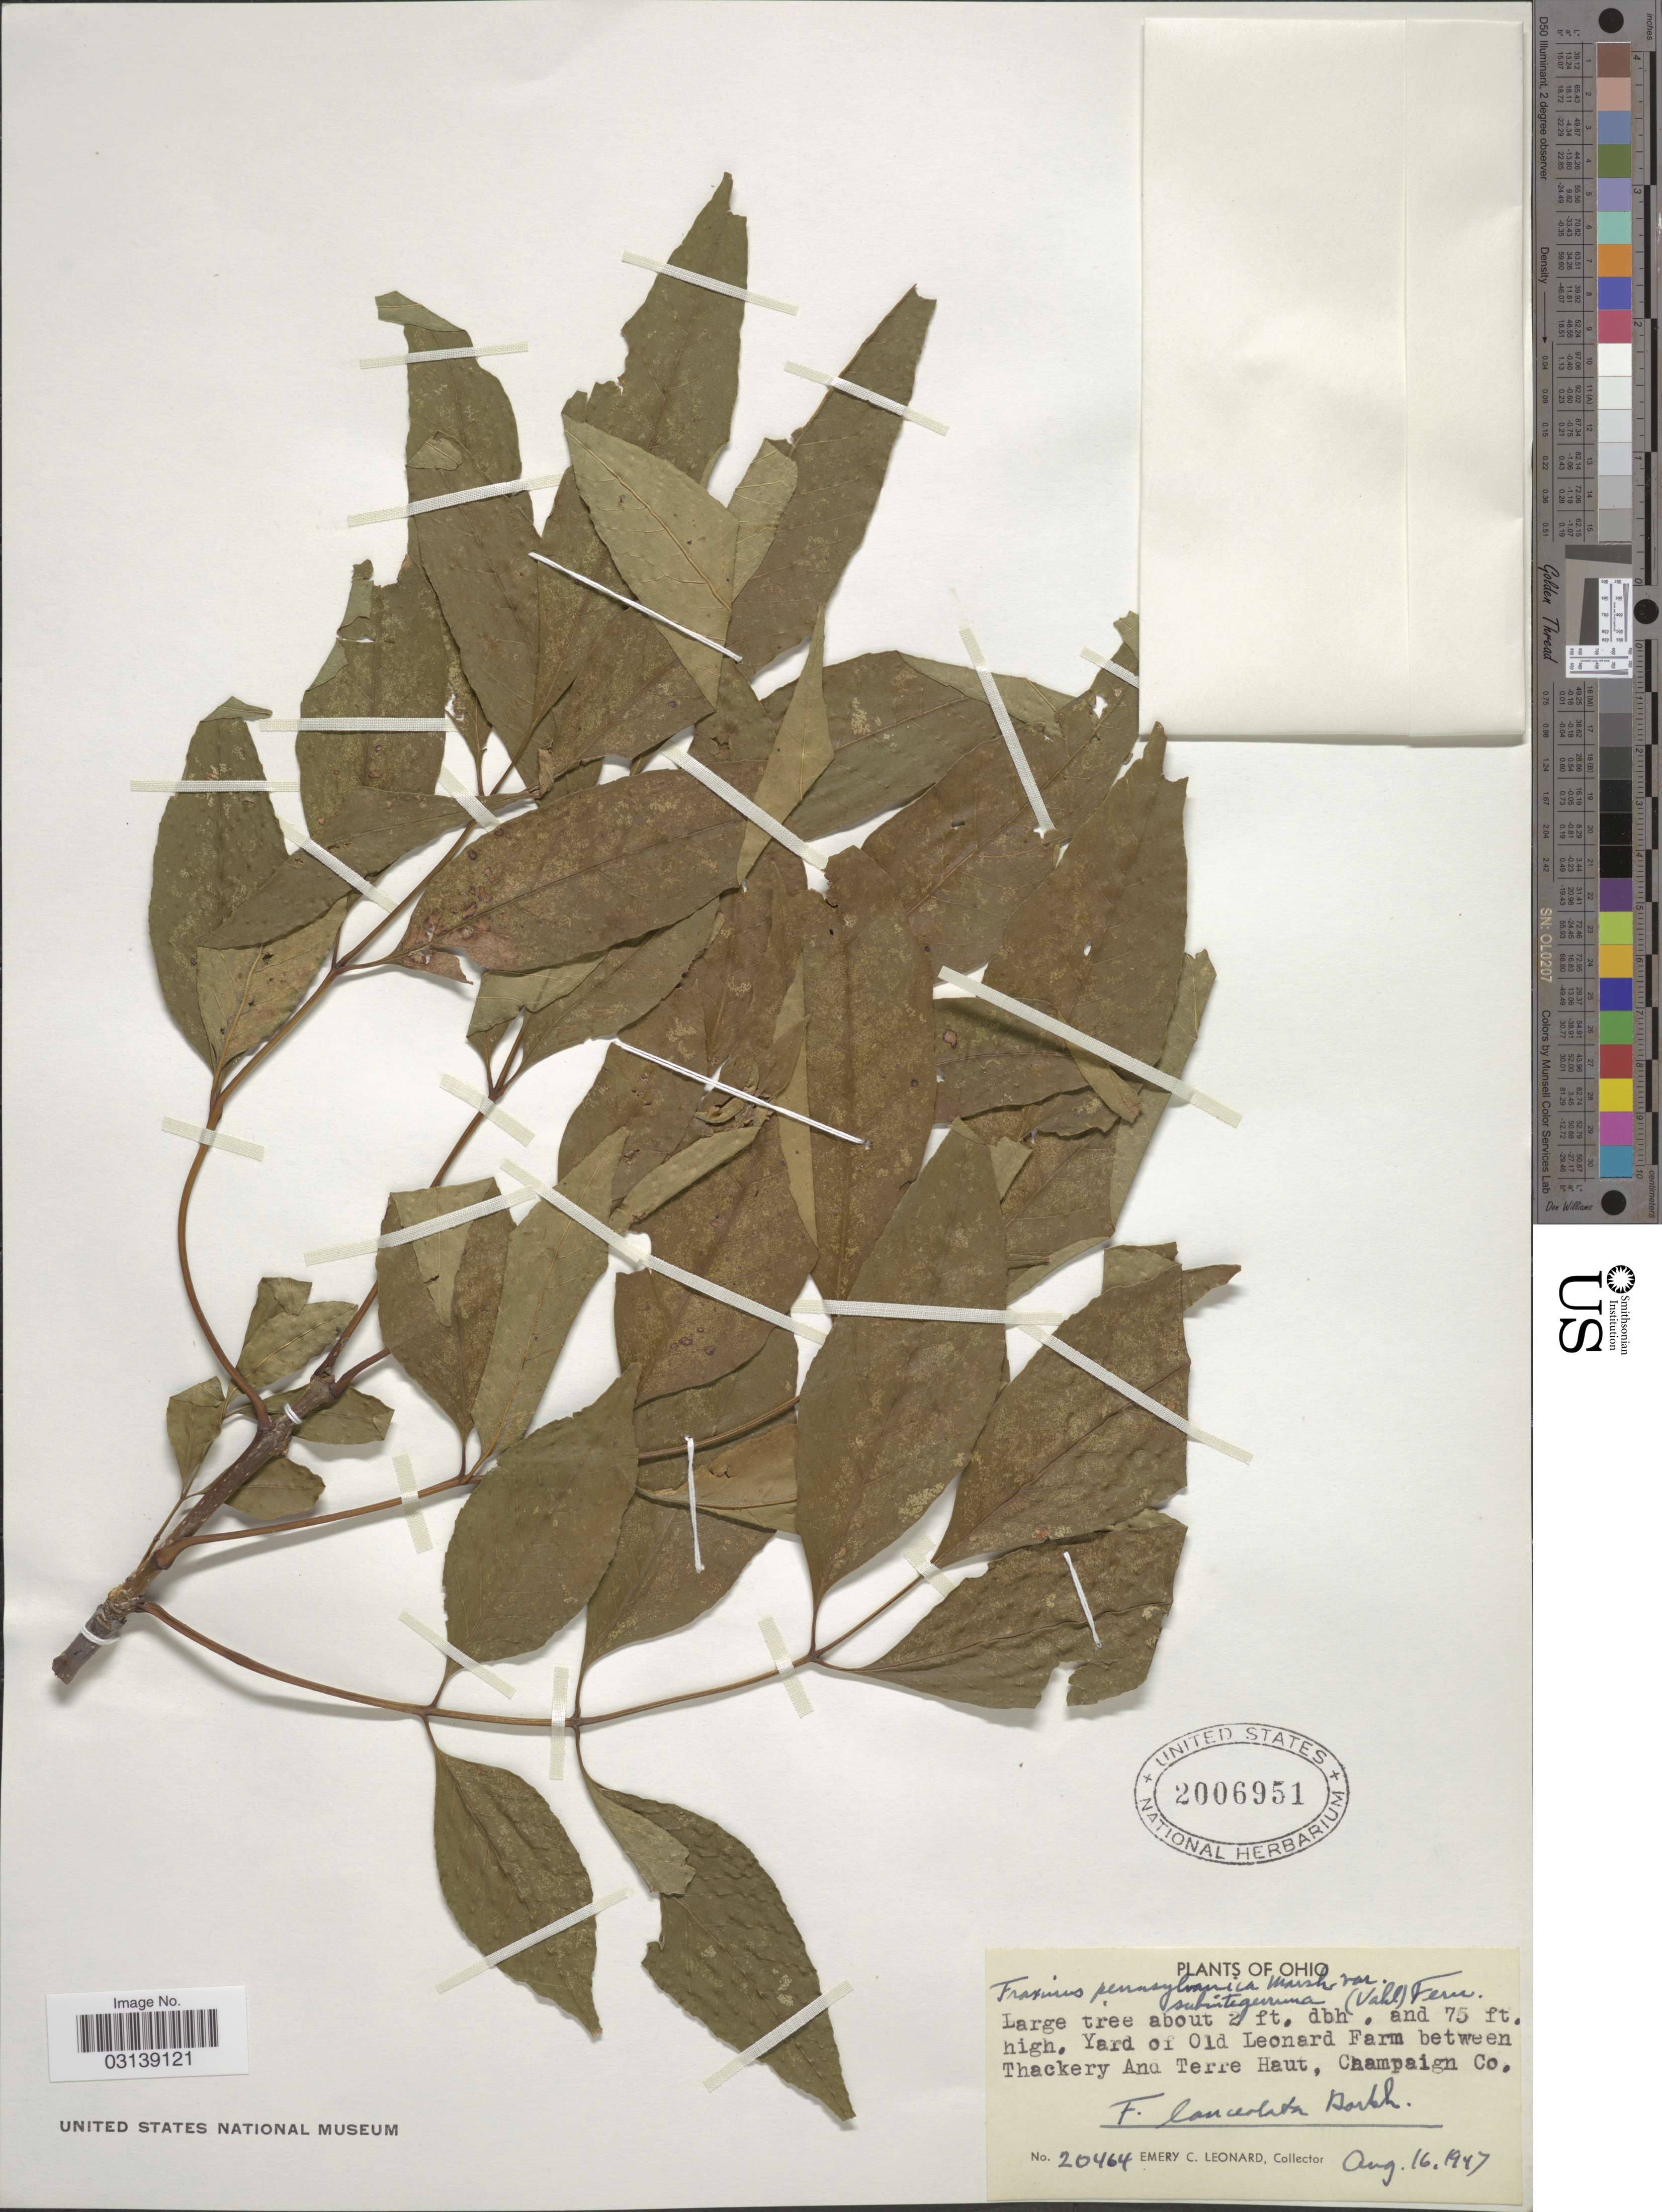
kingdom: Plantae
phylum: Tracheophyta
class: Magnoliopsida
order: Lamiales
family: Oleaceae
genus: Fraxinus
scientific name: Fraxinus pennsylvanica var. lanceolata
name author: Sarg.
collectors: E. C. Leonard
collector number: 20464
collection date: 1947-08-16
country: United States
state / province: Ohio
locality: Yard of Old Leonard Farm between Thackery And Terre Haut, Champaign Co.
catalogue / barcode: US 2006951